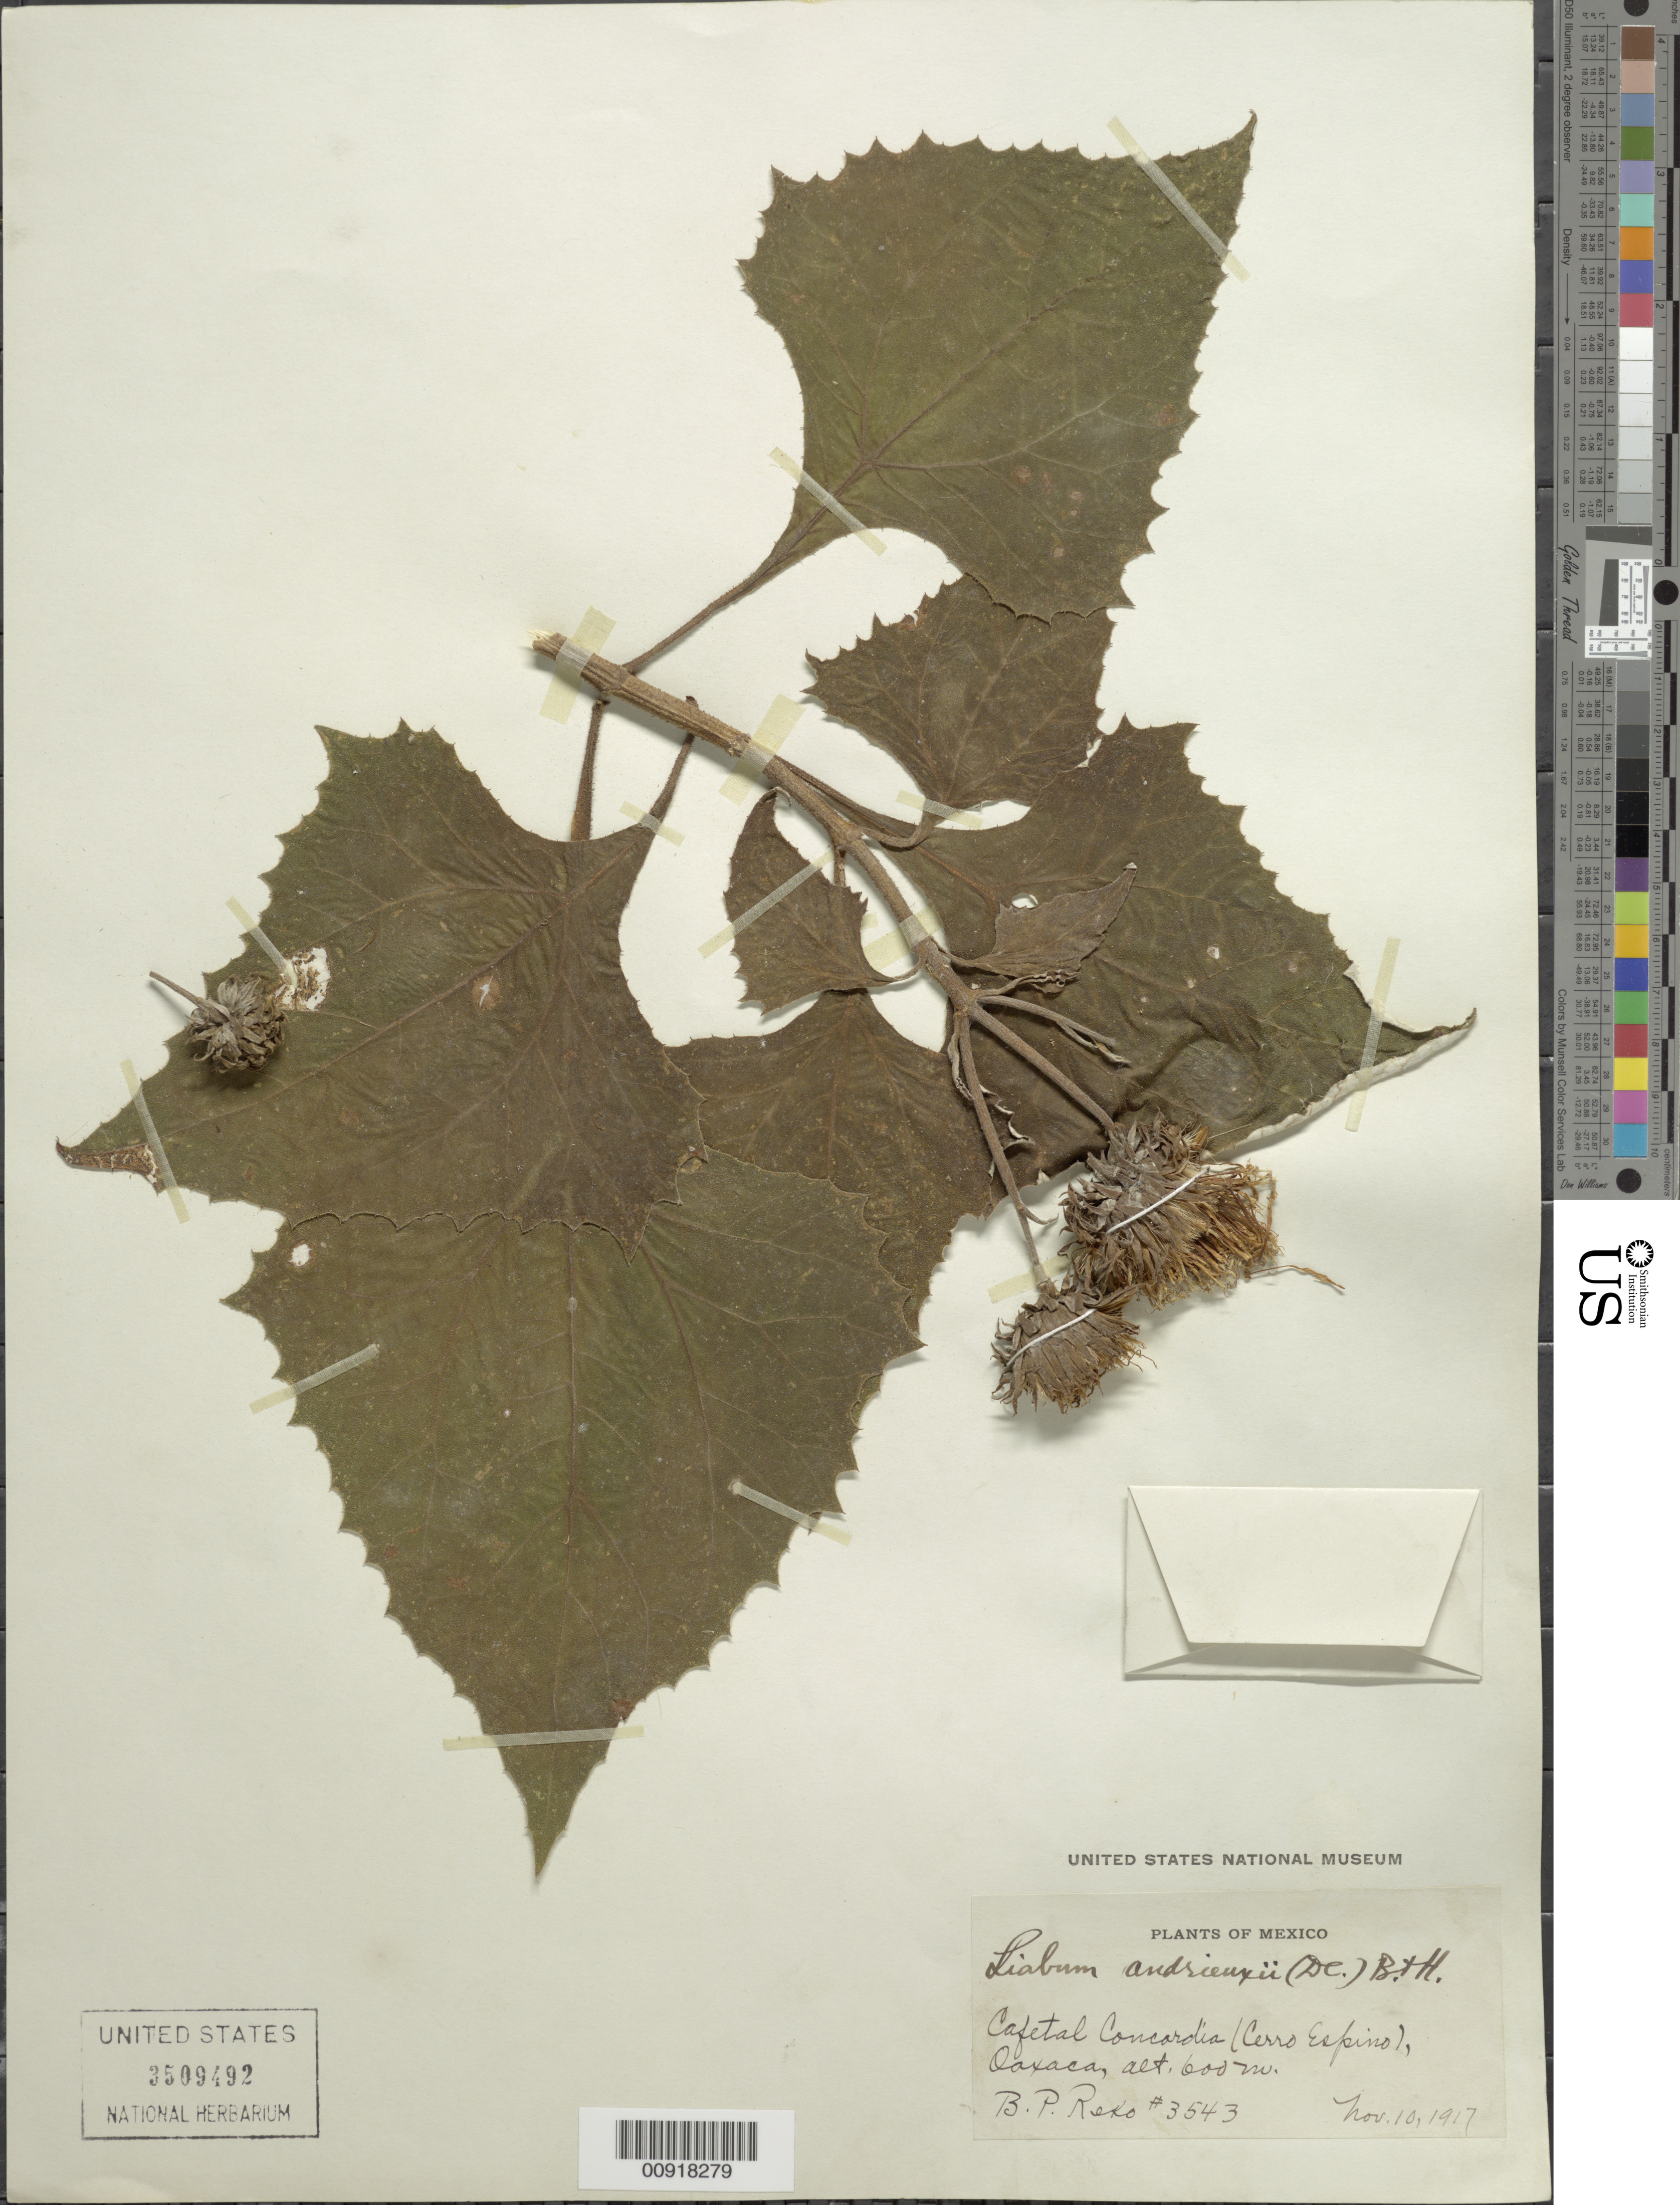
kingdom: Plantae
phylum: Tracheophyta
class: Magnoliopsida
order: Asterales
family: Asteraceae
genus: Sinclairia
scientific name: Sinclairia andrieuxii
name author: (DC.) H. Rob. & Brettell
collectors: B. P. Reko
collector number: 3543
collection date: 1917-11-10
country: Mexico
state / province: Oaxaca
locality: Cafetal Concordia (Cerro Espino), Oaxaca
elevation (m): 600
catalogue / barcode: US 3509492